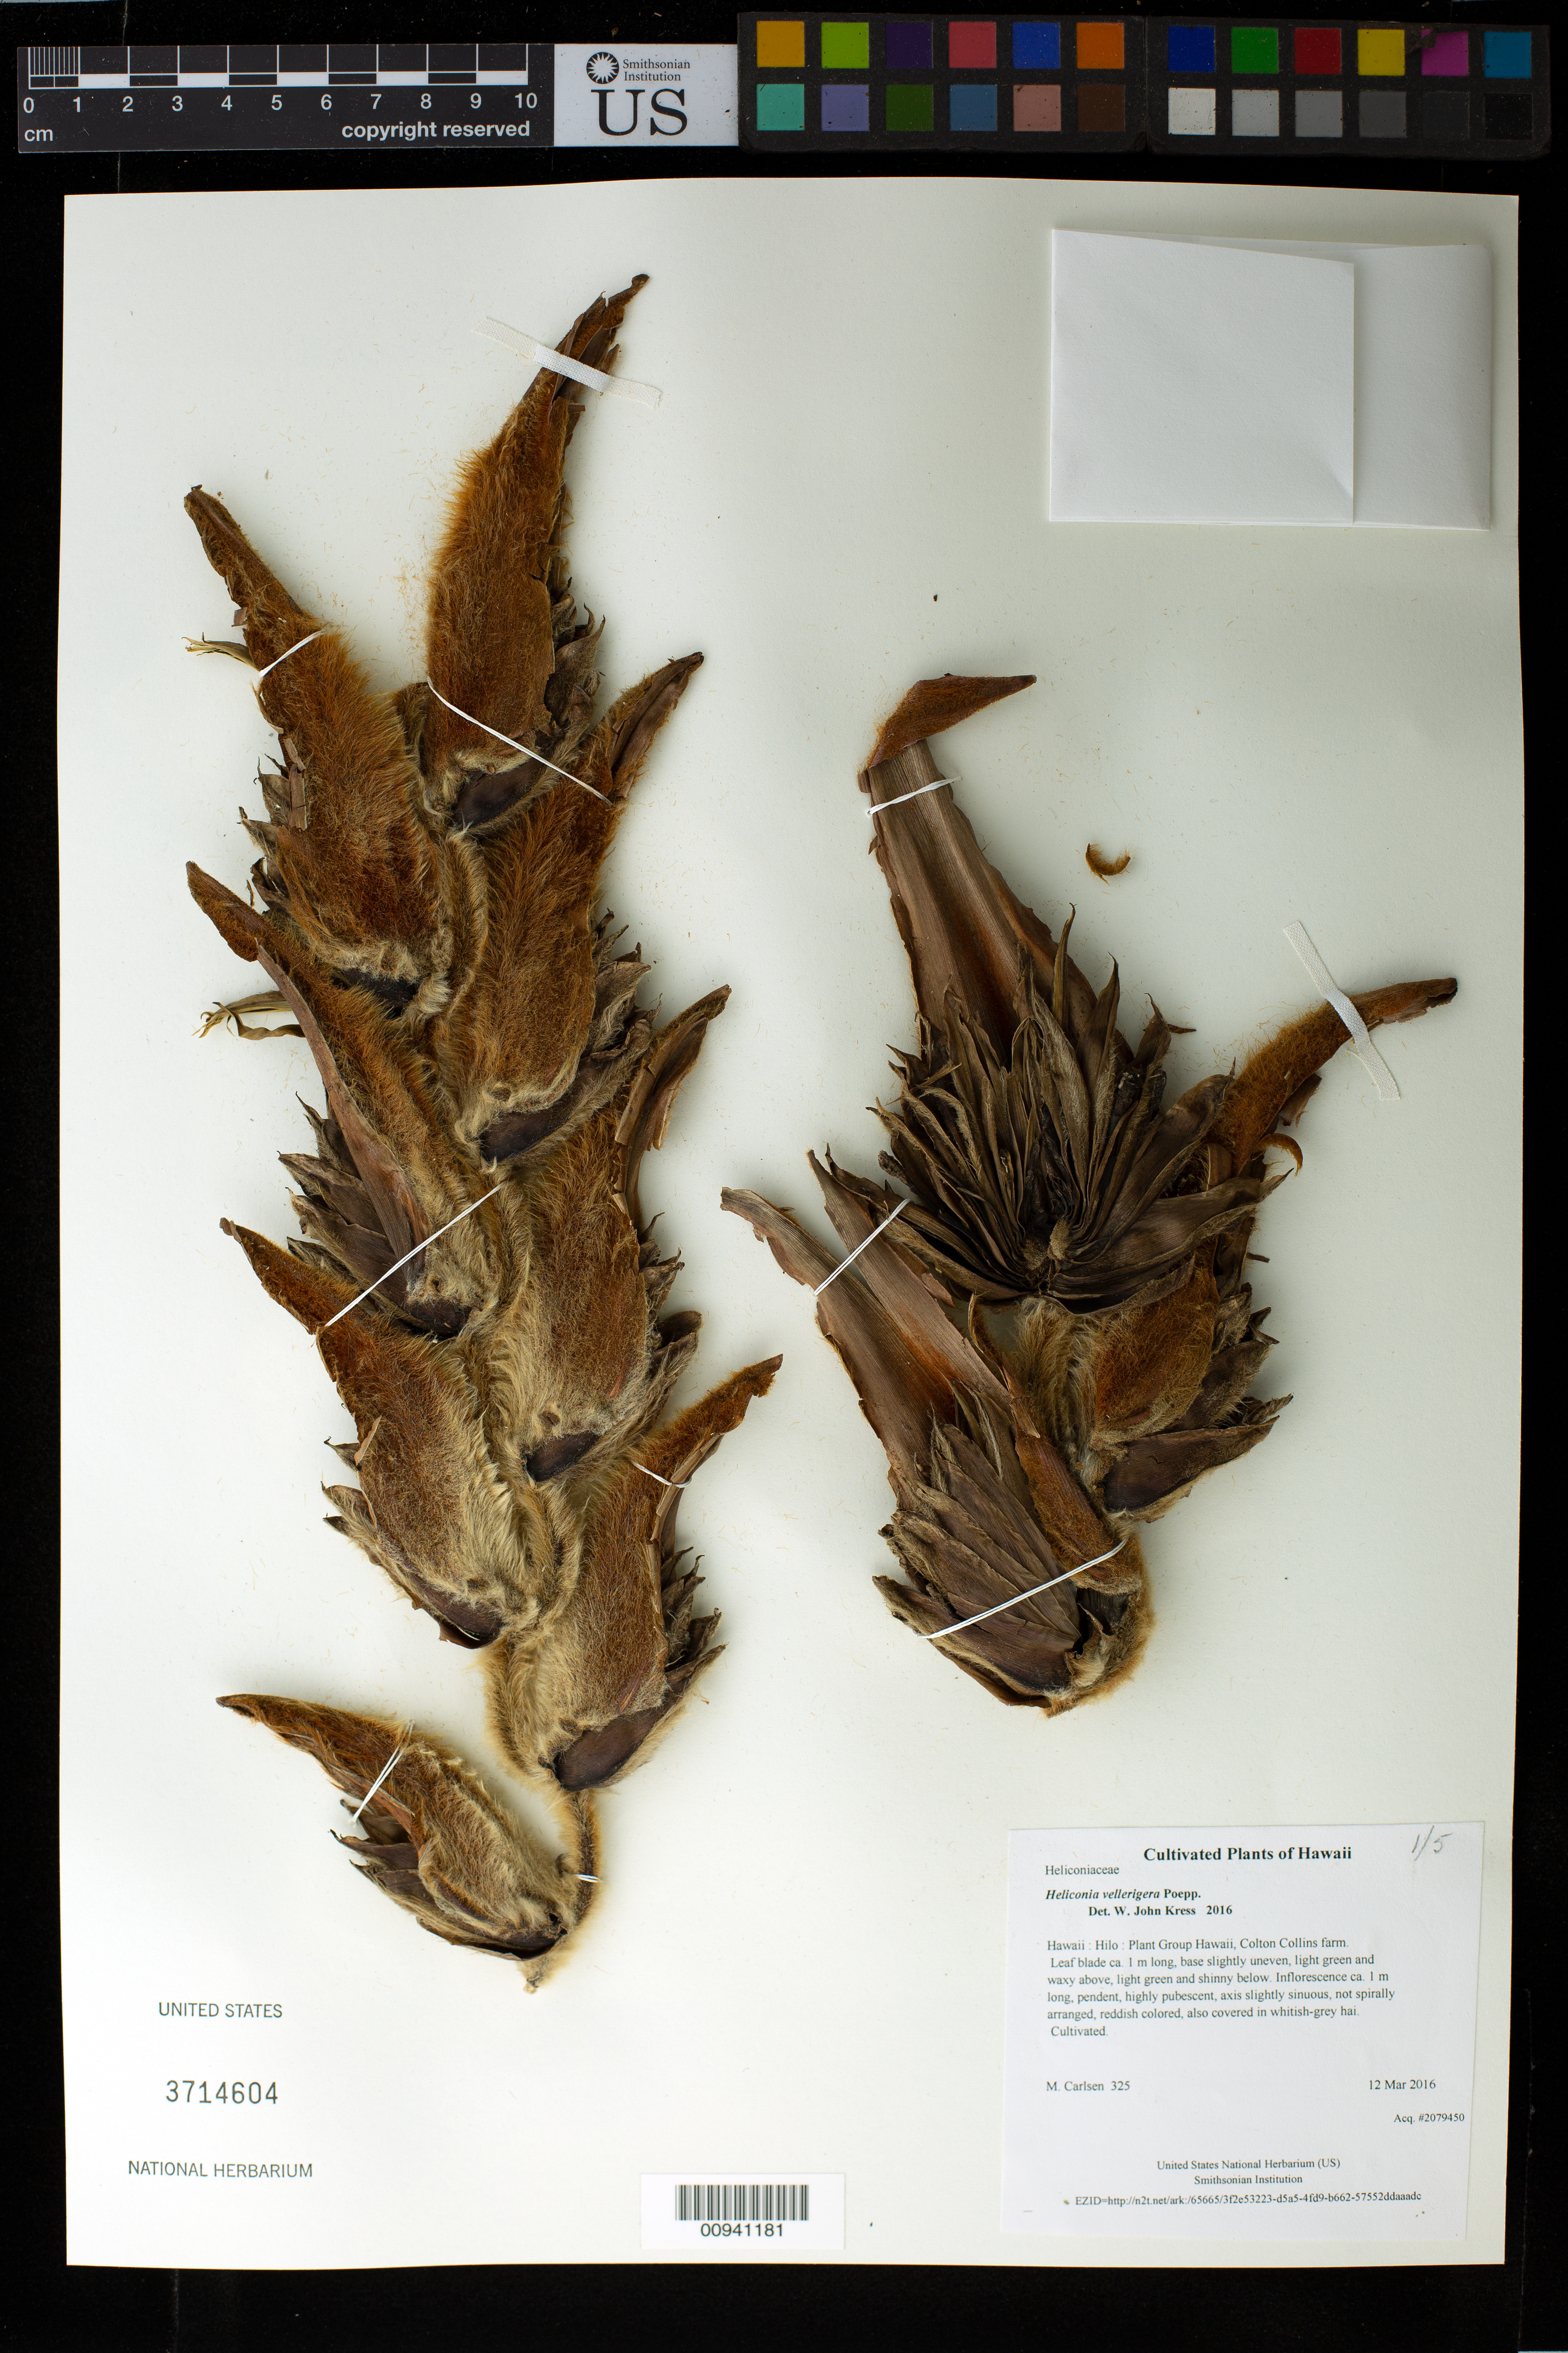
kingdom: Plantae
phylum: Tracheophyta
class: Liliopsida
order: Zingiberales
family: Heliconiaceae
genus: Heliconia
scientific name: Heliconia vellerigera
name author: Poepp.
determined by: Kress, W. J., (US), Smithsonian Institution - National Museum of Natural History (UNITED STATES)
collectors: M. M. Carlsen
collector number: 325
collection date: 2016-03-12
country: United States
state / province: Hawaii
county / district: Hawaii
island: Hawaii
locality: Plant Group Hawaii, Colton Collins farm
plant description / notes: Dried tissue stored in Biorepository at AG5NO56.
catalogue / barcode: US 3714604